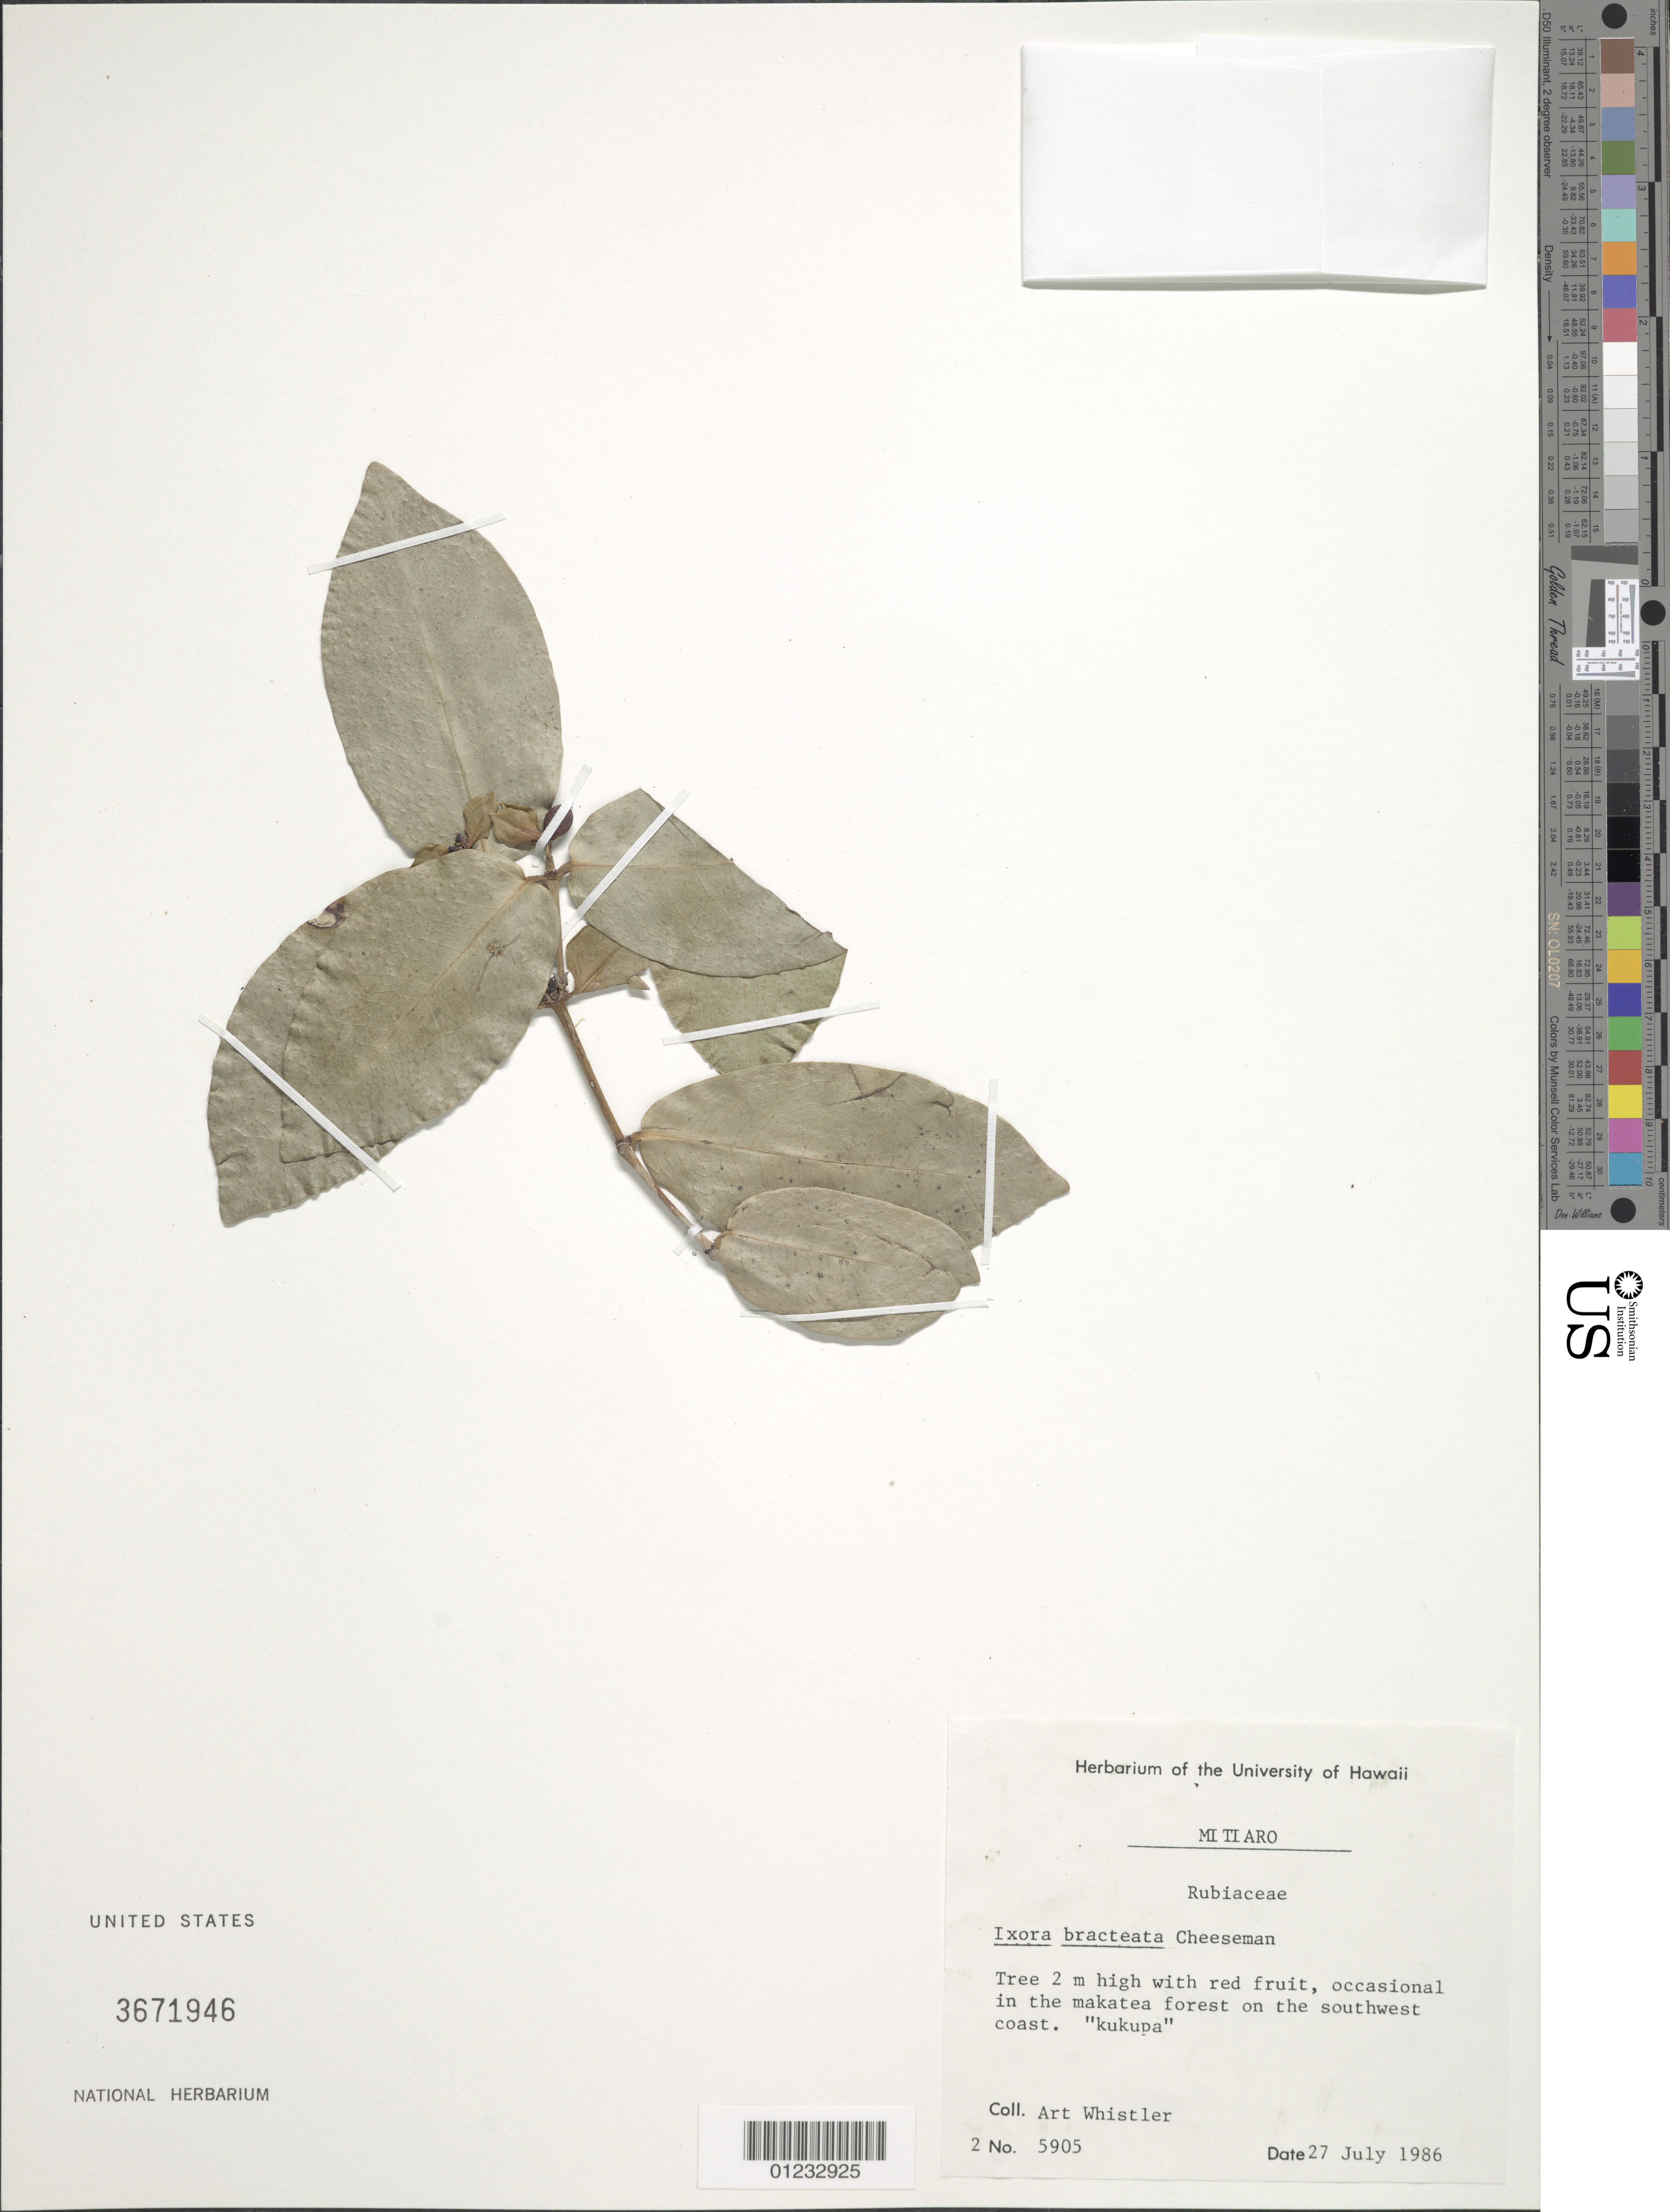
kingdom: Plantae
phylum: Tracheophyta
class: Magnoliopsida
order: Gentianales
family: Rubiaceae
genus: Ixora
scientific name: Ixora bracteata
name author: Cheeseman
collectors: A. Whistler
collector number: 5905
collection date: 1986-07-27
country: Cook Islands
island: Mitiaro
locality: In makatea forest on the southwest coast of the island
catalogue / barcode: US 3671946